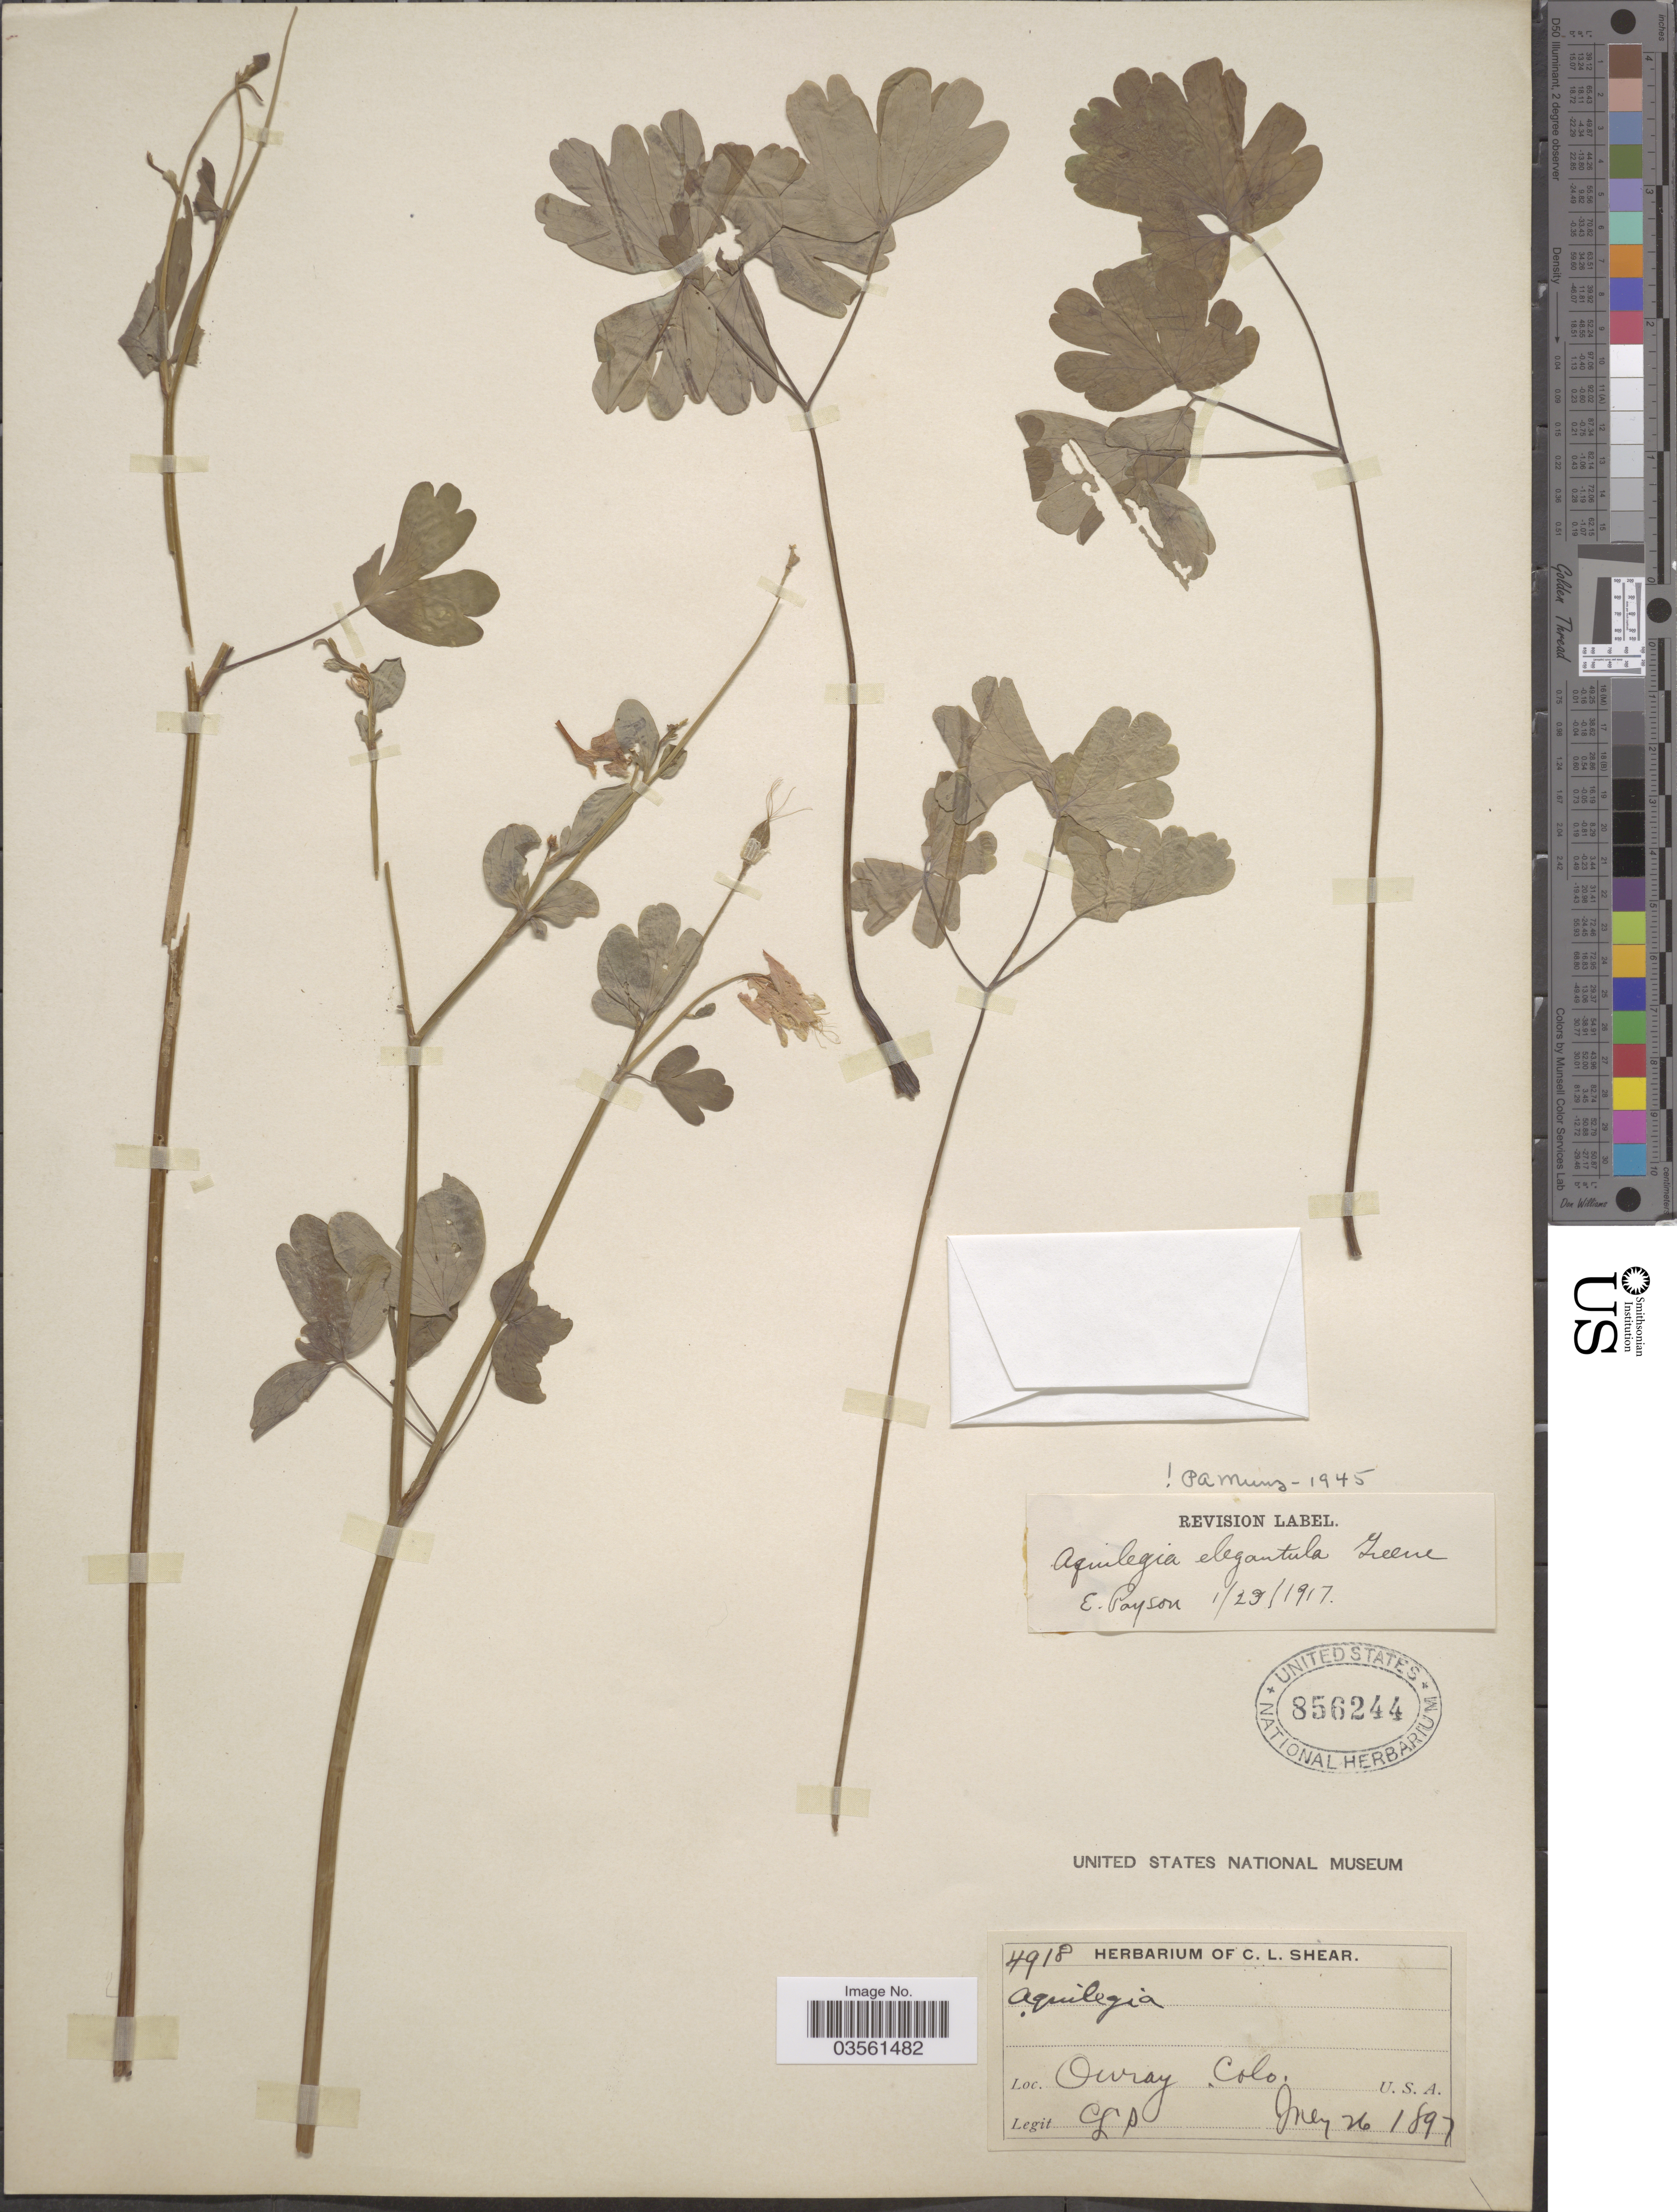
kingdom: Plantae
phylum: Tracheophyta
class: Magnoliopsida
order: Ranunculales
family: Ranunculaceae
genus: Aquilegia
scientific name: Aquilegia elegantula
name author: Greene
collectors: C. L. Shear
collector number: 4918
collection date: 1897-07-26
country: United States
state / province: Colorado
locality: Ouray.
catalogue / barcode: US 856244